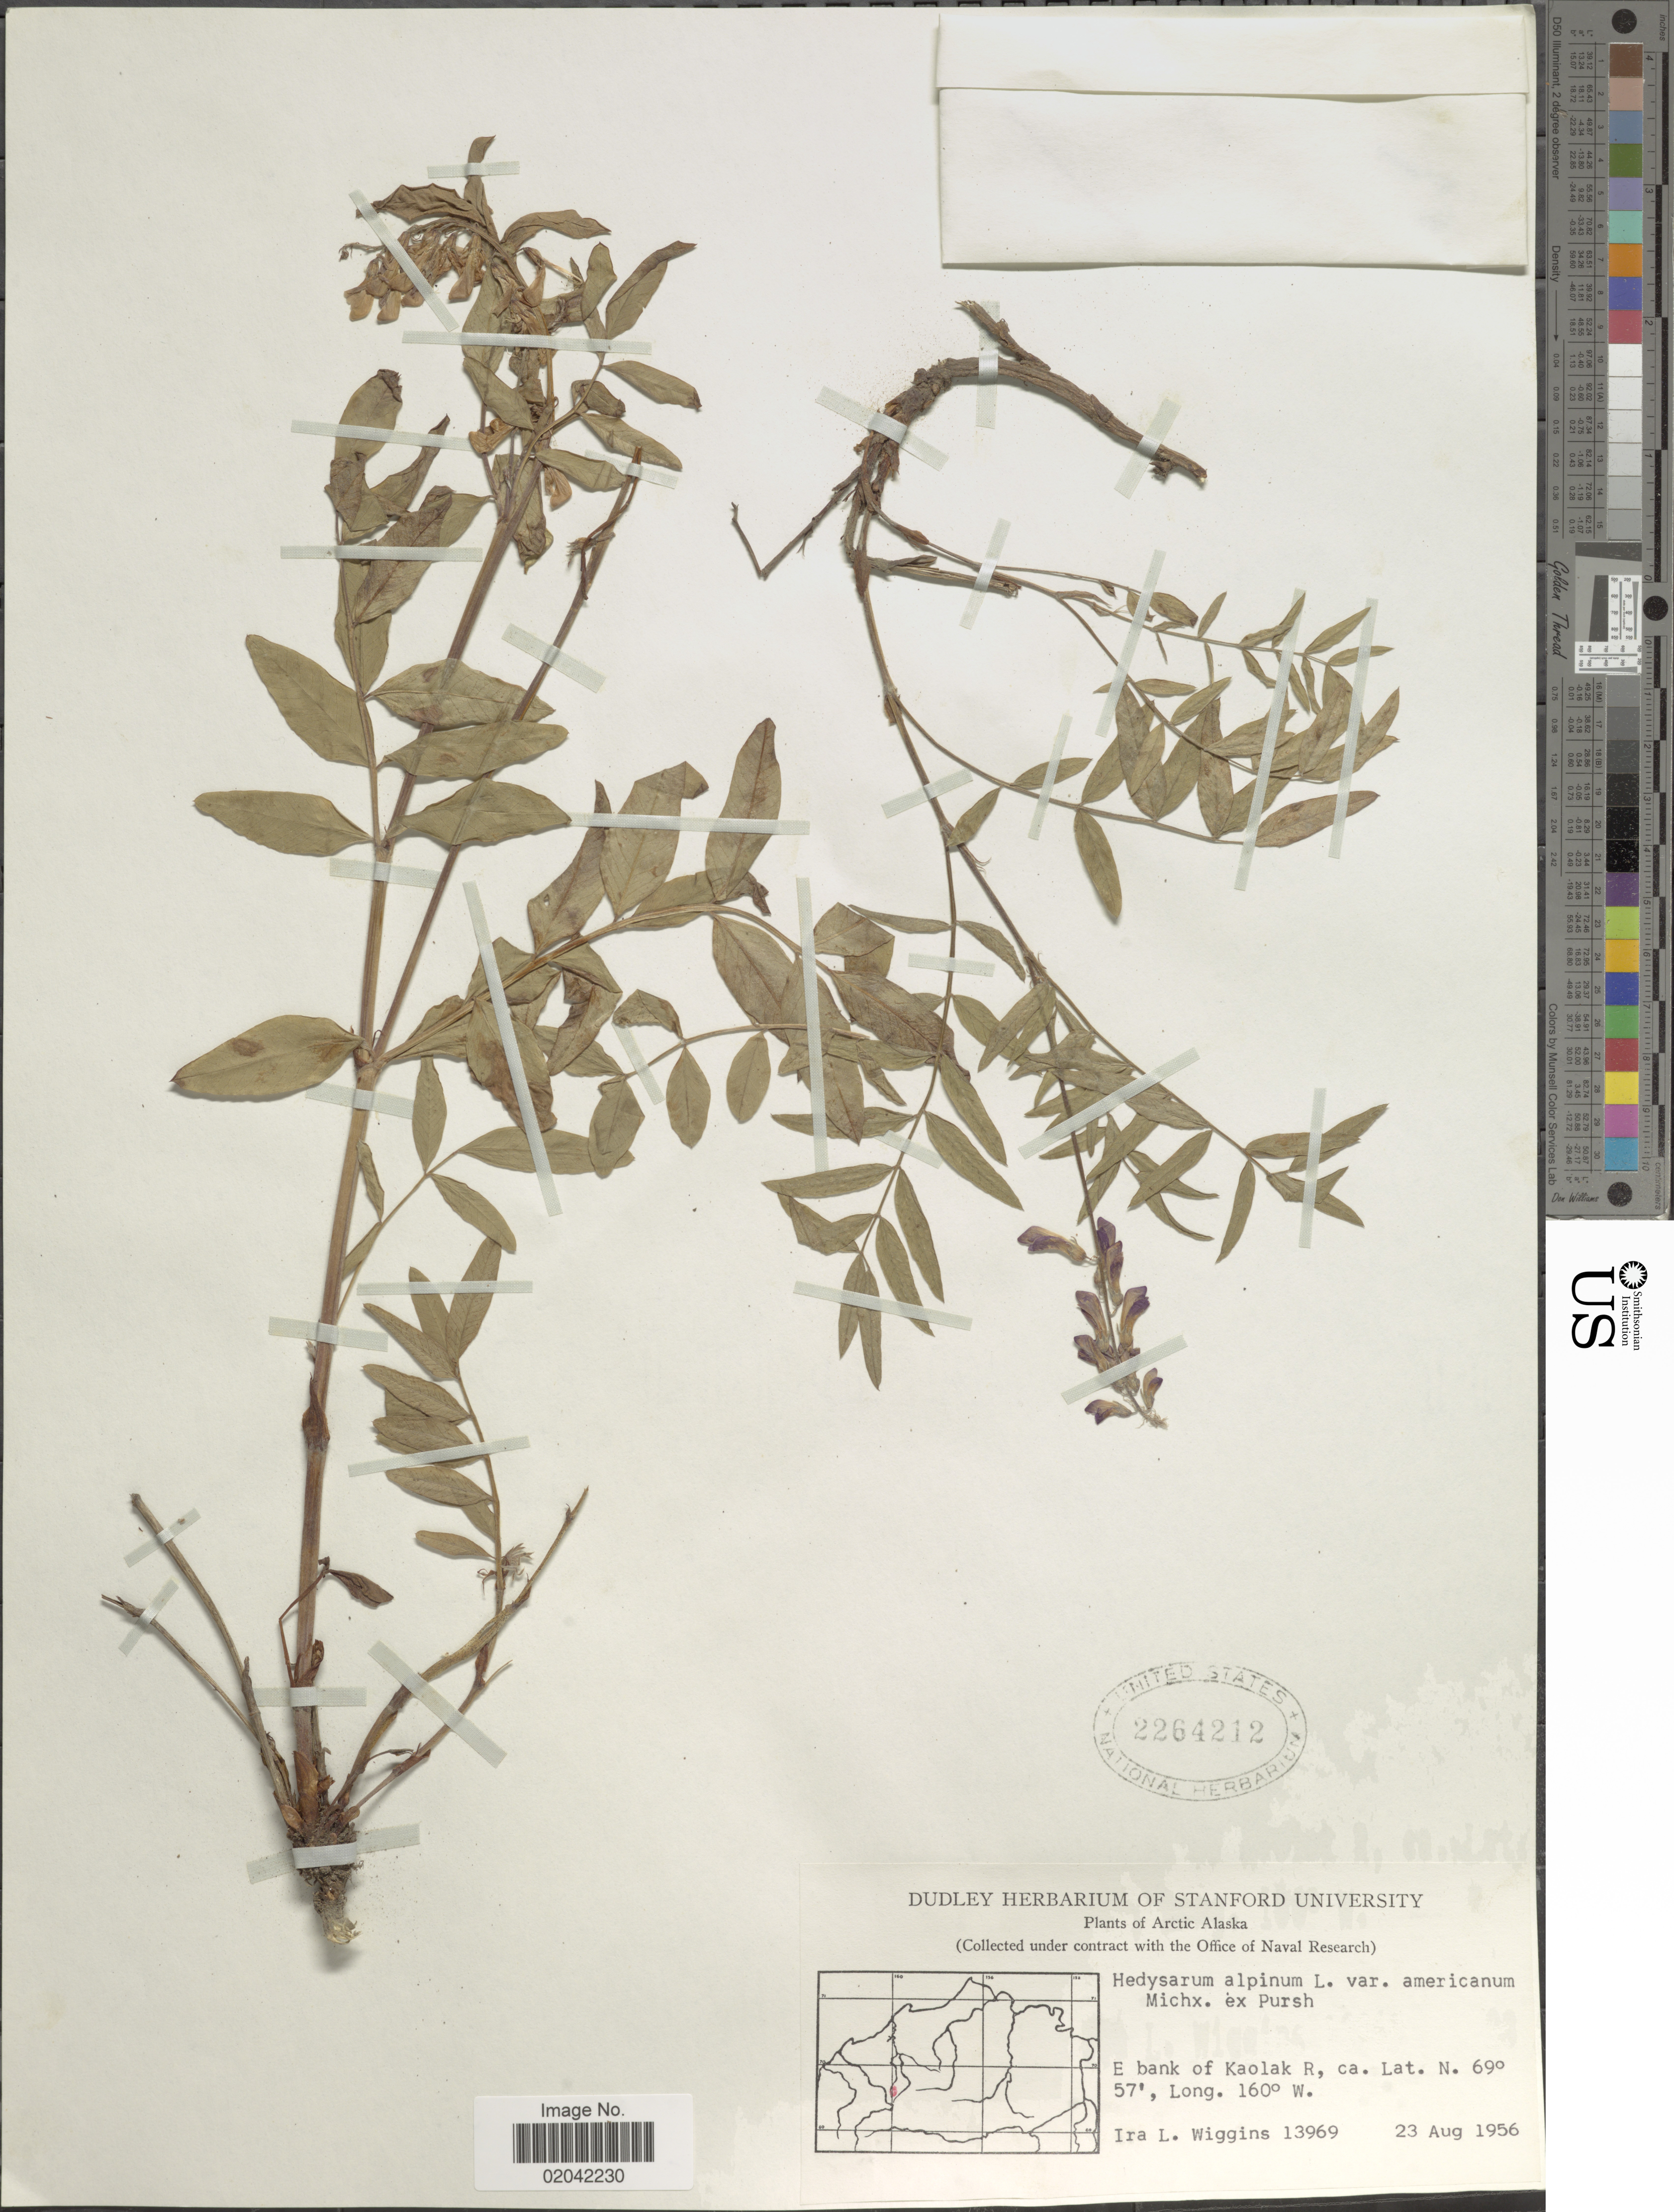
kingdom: Plantae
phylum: Tracheophyta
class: Magnoliopsida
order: Fabales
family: Fabaceae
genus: Hedysarum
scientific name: Hedysarum alpinum var. americanum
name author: Michx. ex Pursh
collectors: I. L. Wiggins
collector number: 13969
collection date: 1956-08-23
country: United States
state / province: Alaska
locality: Arctic Alaska. E bank of Kaolak R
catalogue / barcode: US 2264212